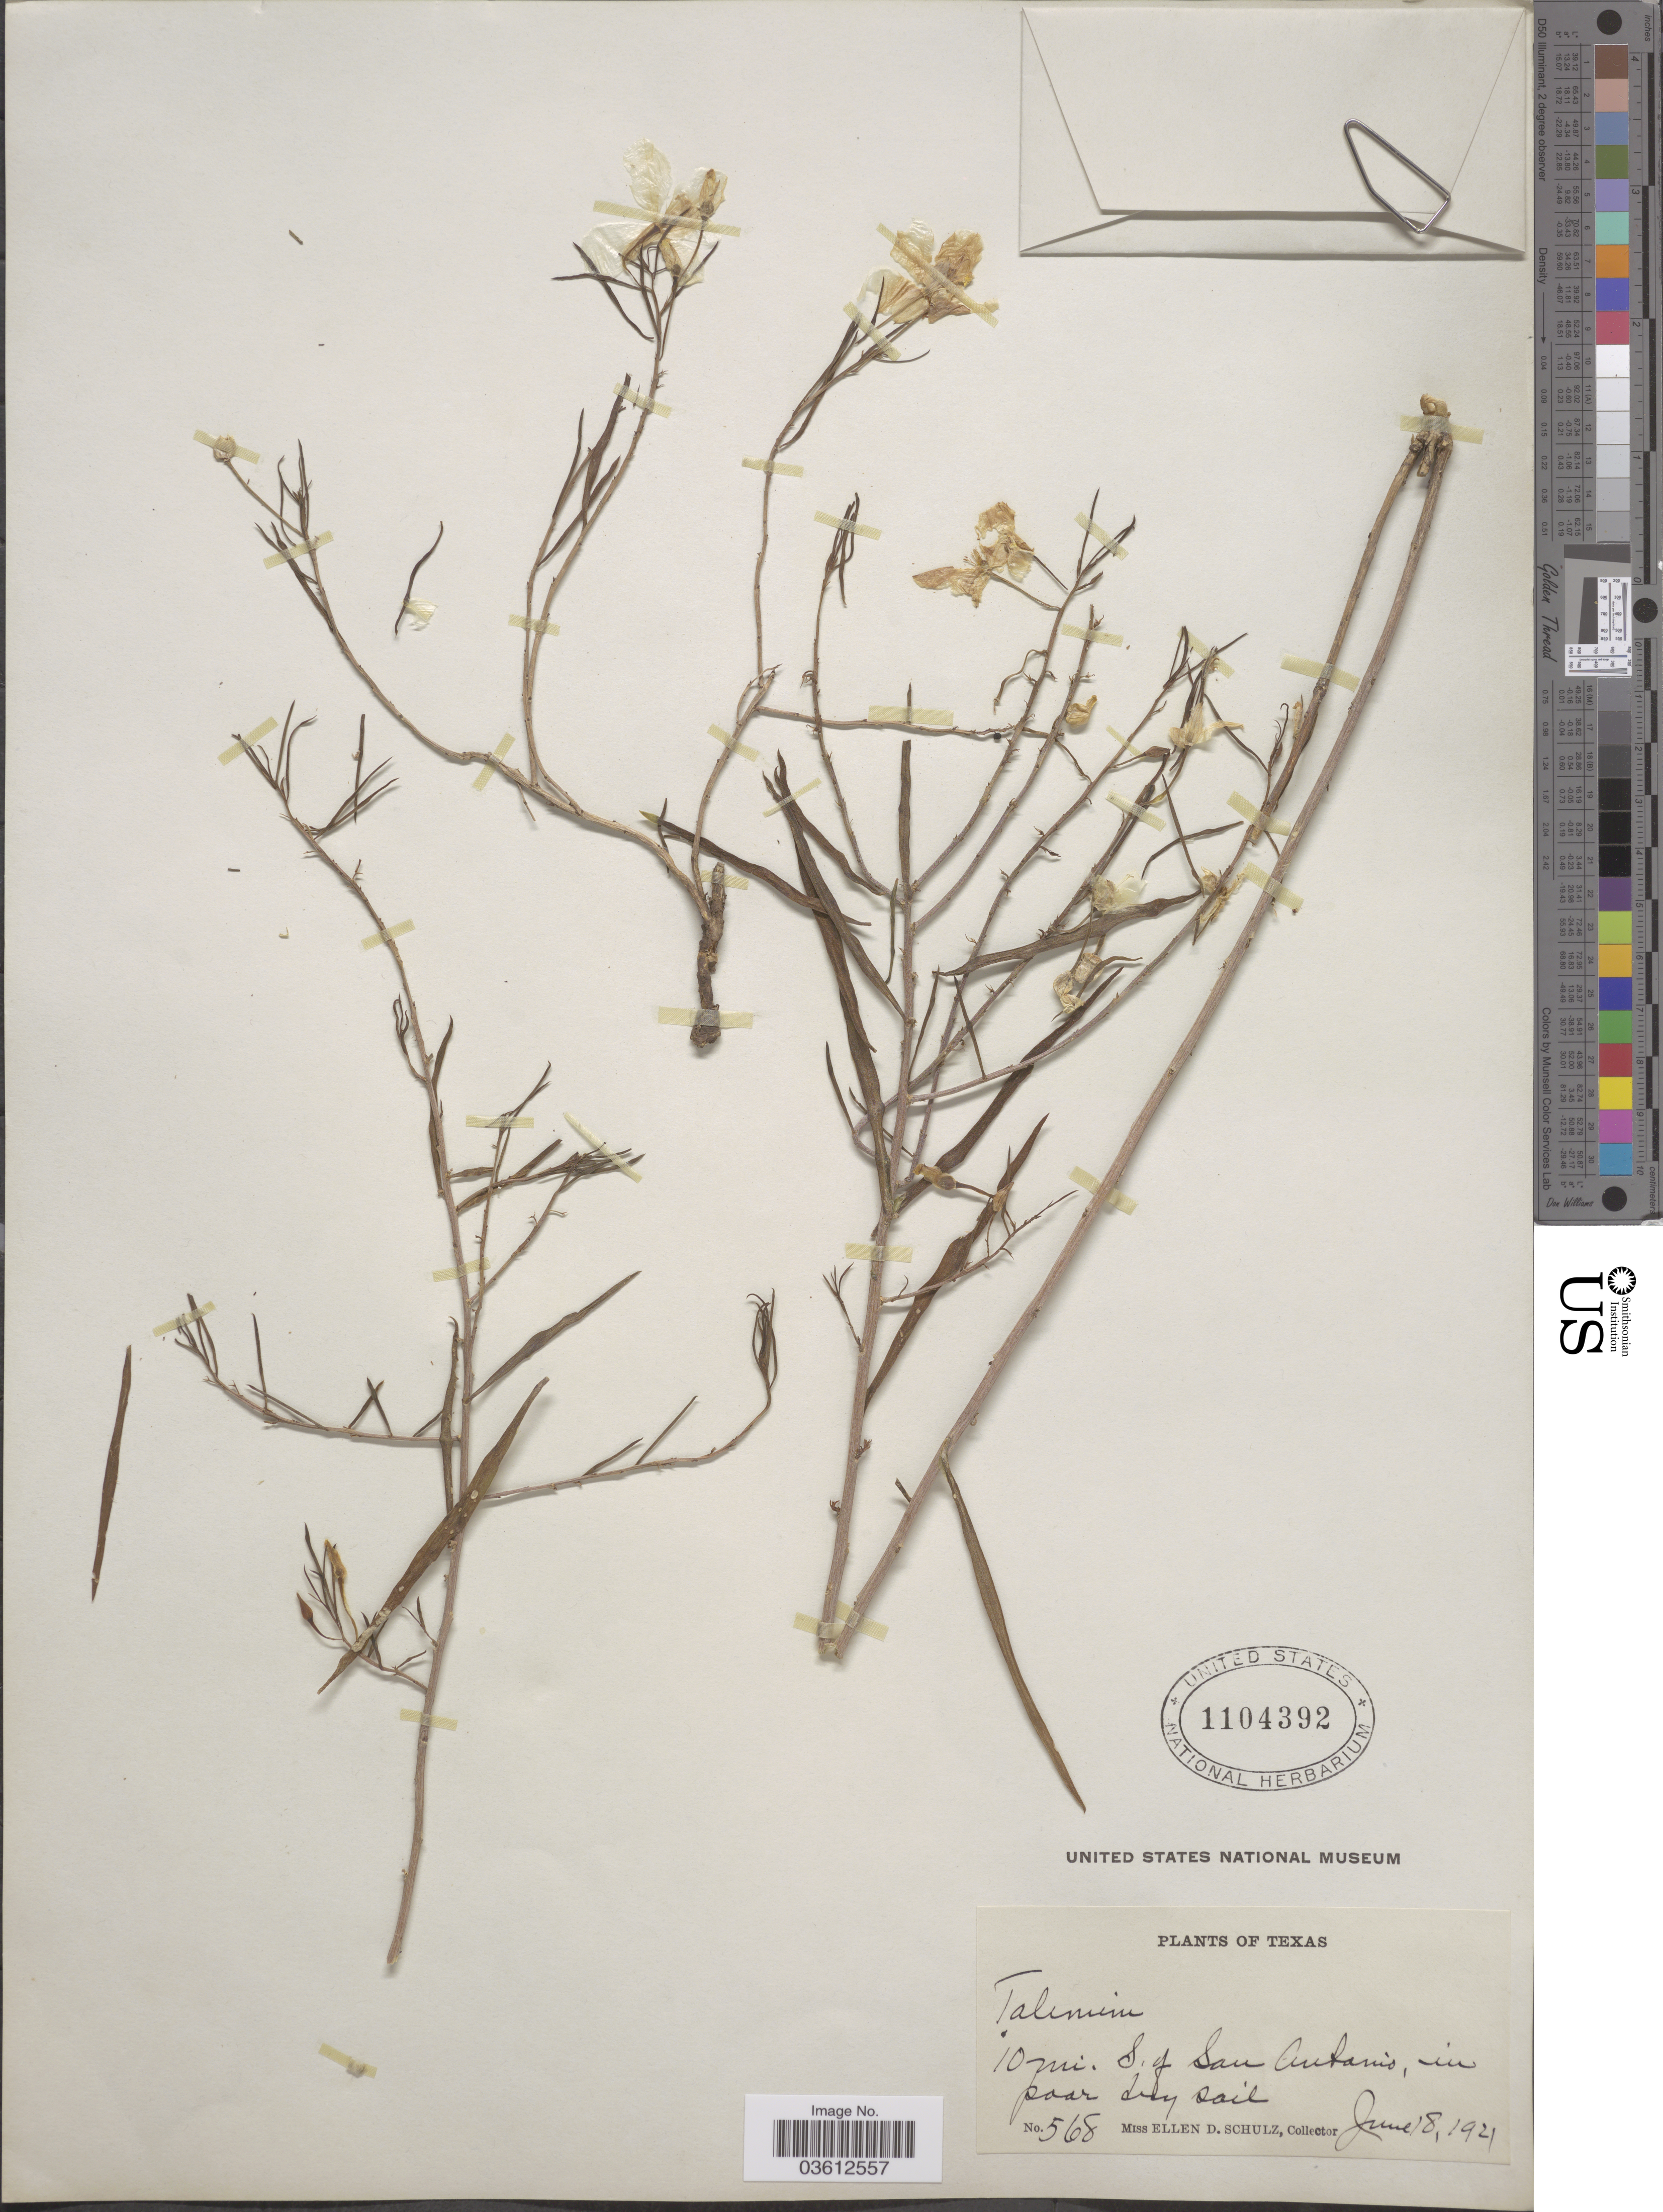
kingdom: Plantae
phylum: Tracheophyta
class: Magnoliopsida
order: Caryophyllales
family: Talinaceae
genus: Talinum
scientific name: Talinum angustissimum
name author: (Engelm.) Wooton & Standl.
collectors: E. D. Schulz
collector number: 568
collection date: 1921-06-18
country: United States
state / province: Texas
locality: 10 mi. S. of San Antonio.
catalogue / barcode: US 1104392